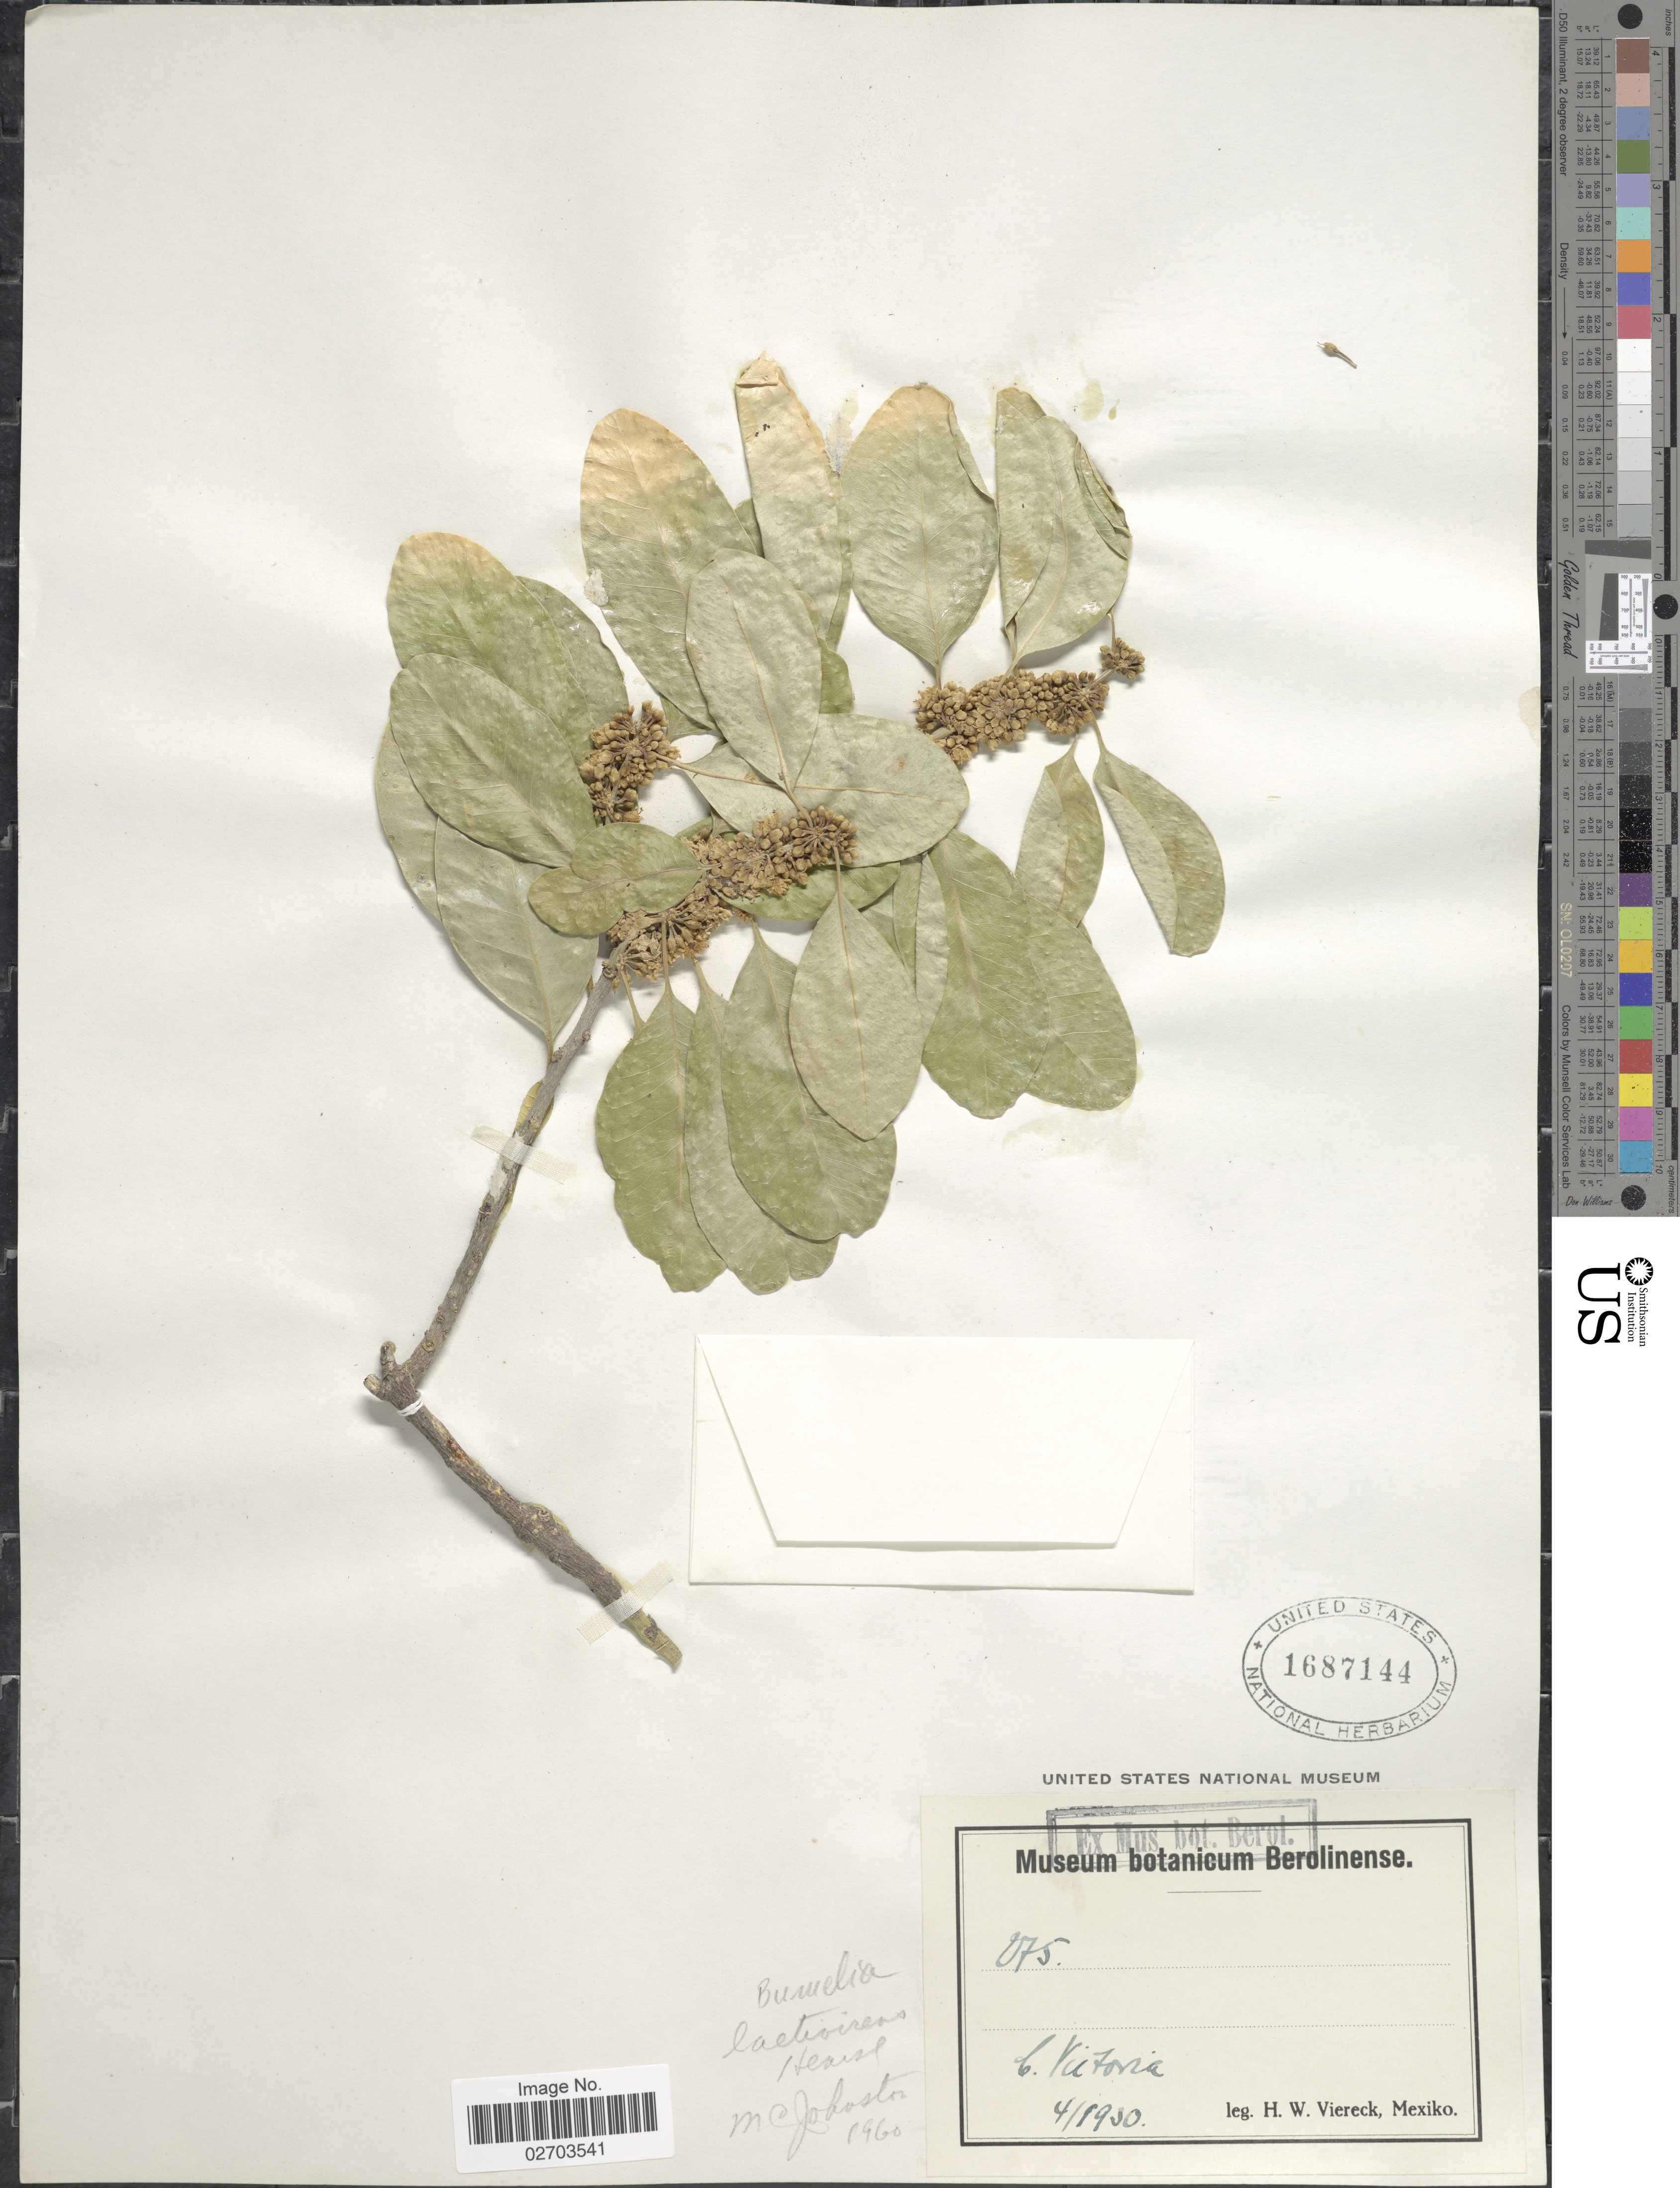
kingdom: Plantae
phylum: Tracheophyta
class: Magnoliopsida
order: Ericales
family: Sapotaceae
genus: Sideroxylon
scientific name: Sideroxylon palmeri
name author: (Rose) T.D. Penn.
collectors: H. W. Viereck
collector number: V75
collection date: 1930-04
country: Mexico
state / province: Tamaulipas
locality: C. Victoria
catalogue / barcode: US 1687144